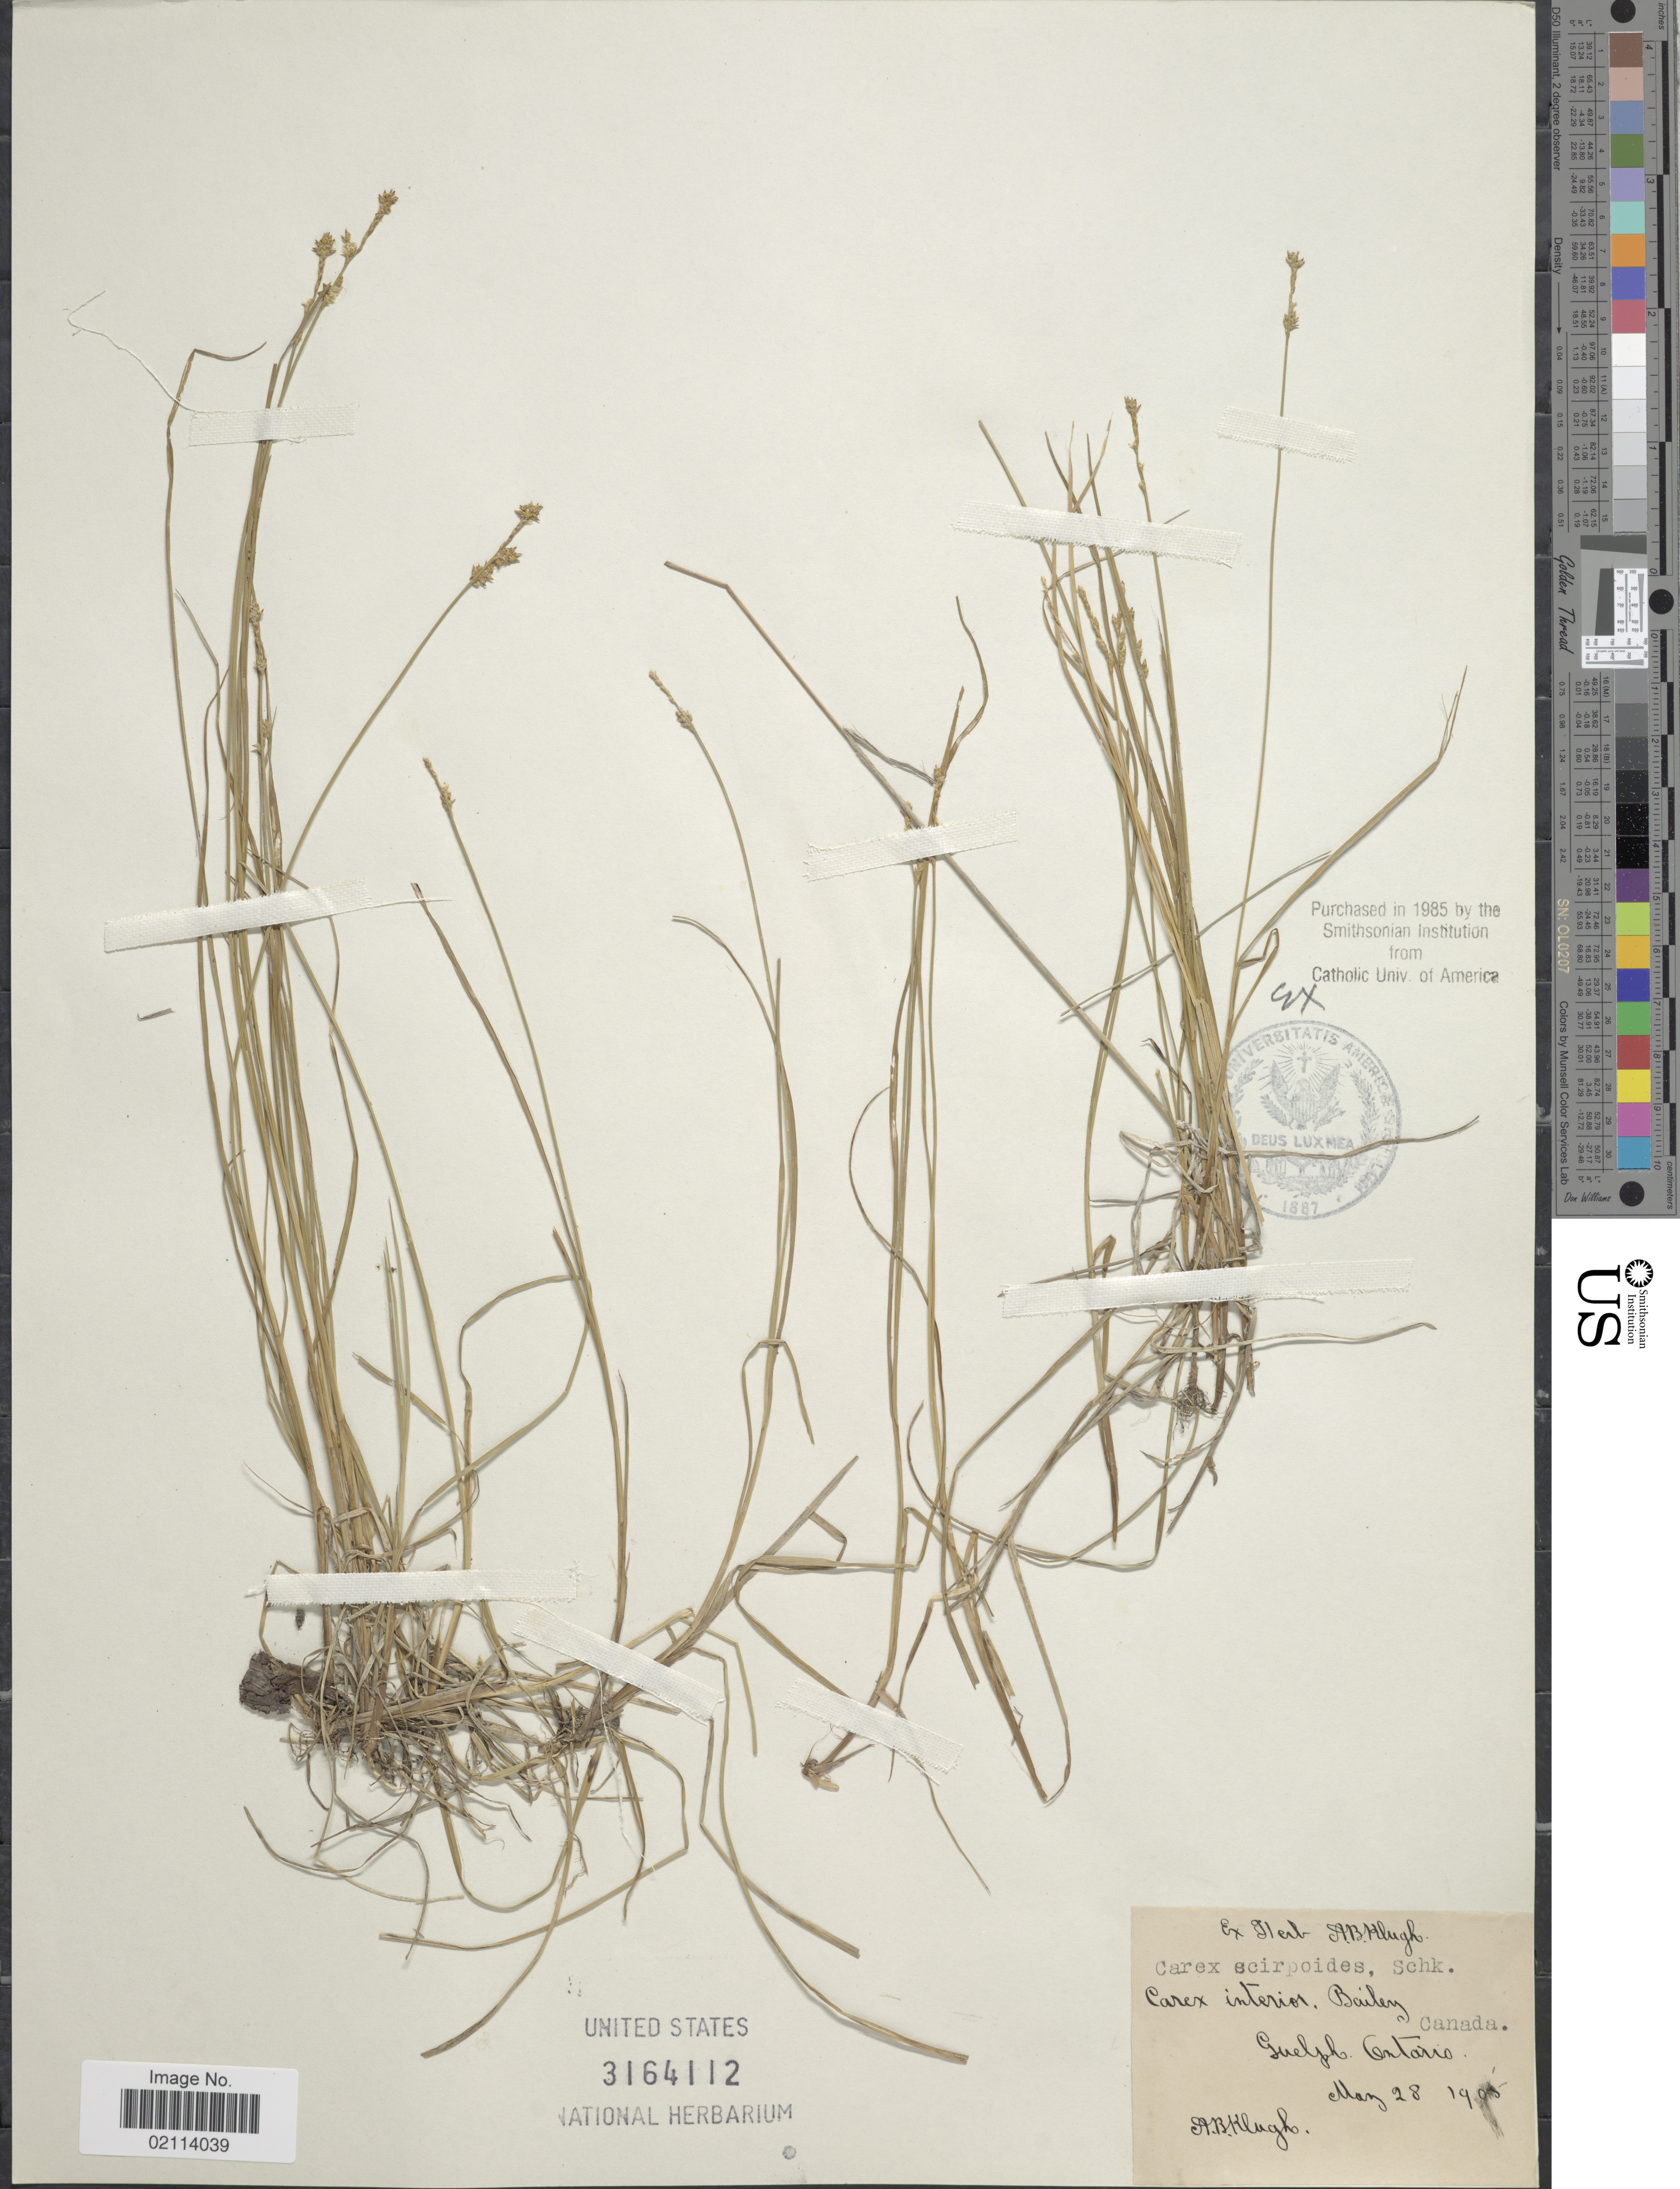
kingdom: Plantae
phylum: Tracheophyta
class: Liliopsida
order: Poales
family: Cyperaceae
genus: Carex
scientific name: Carex interior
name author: L.H. Bailey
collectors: A. Klugh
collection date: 1905-05-28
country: Canada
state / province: Ontario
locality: Guelph.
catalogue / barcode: US 3164112